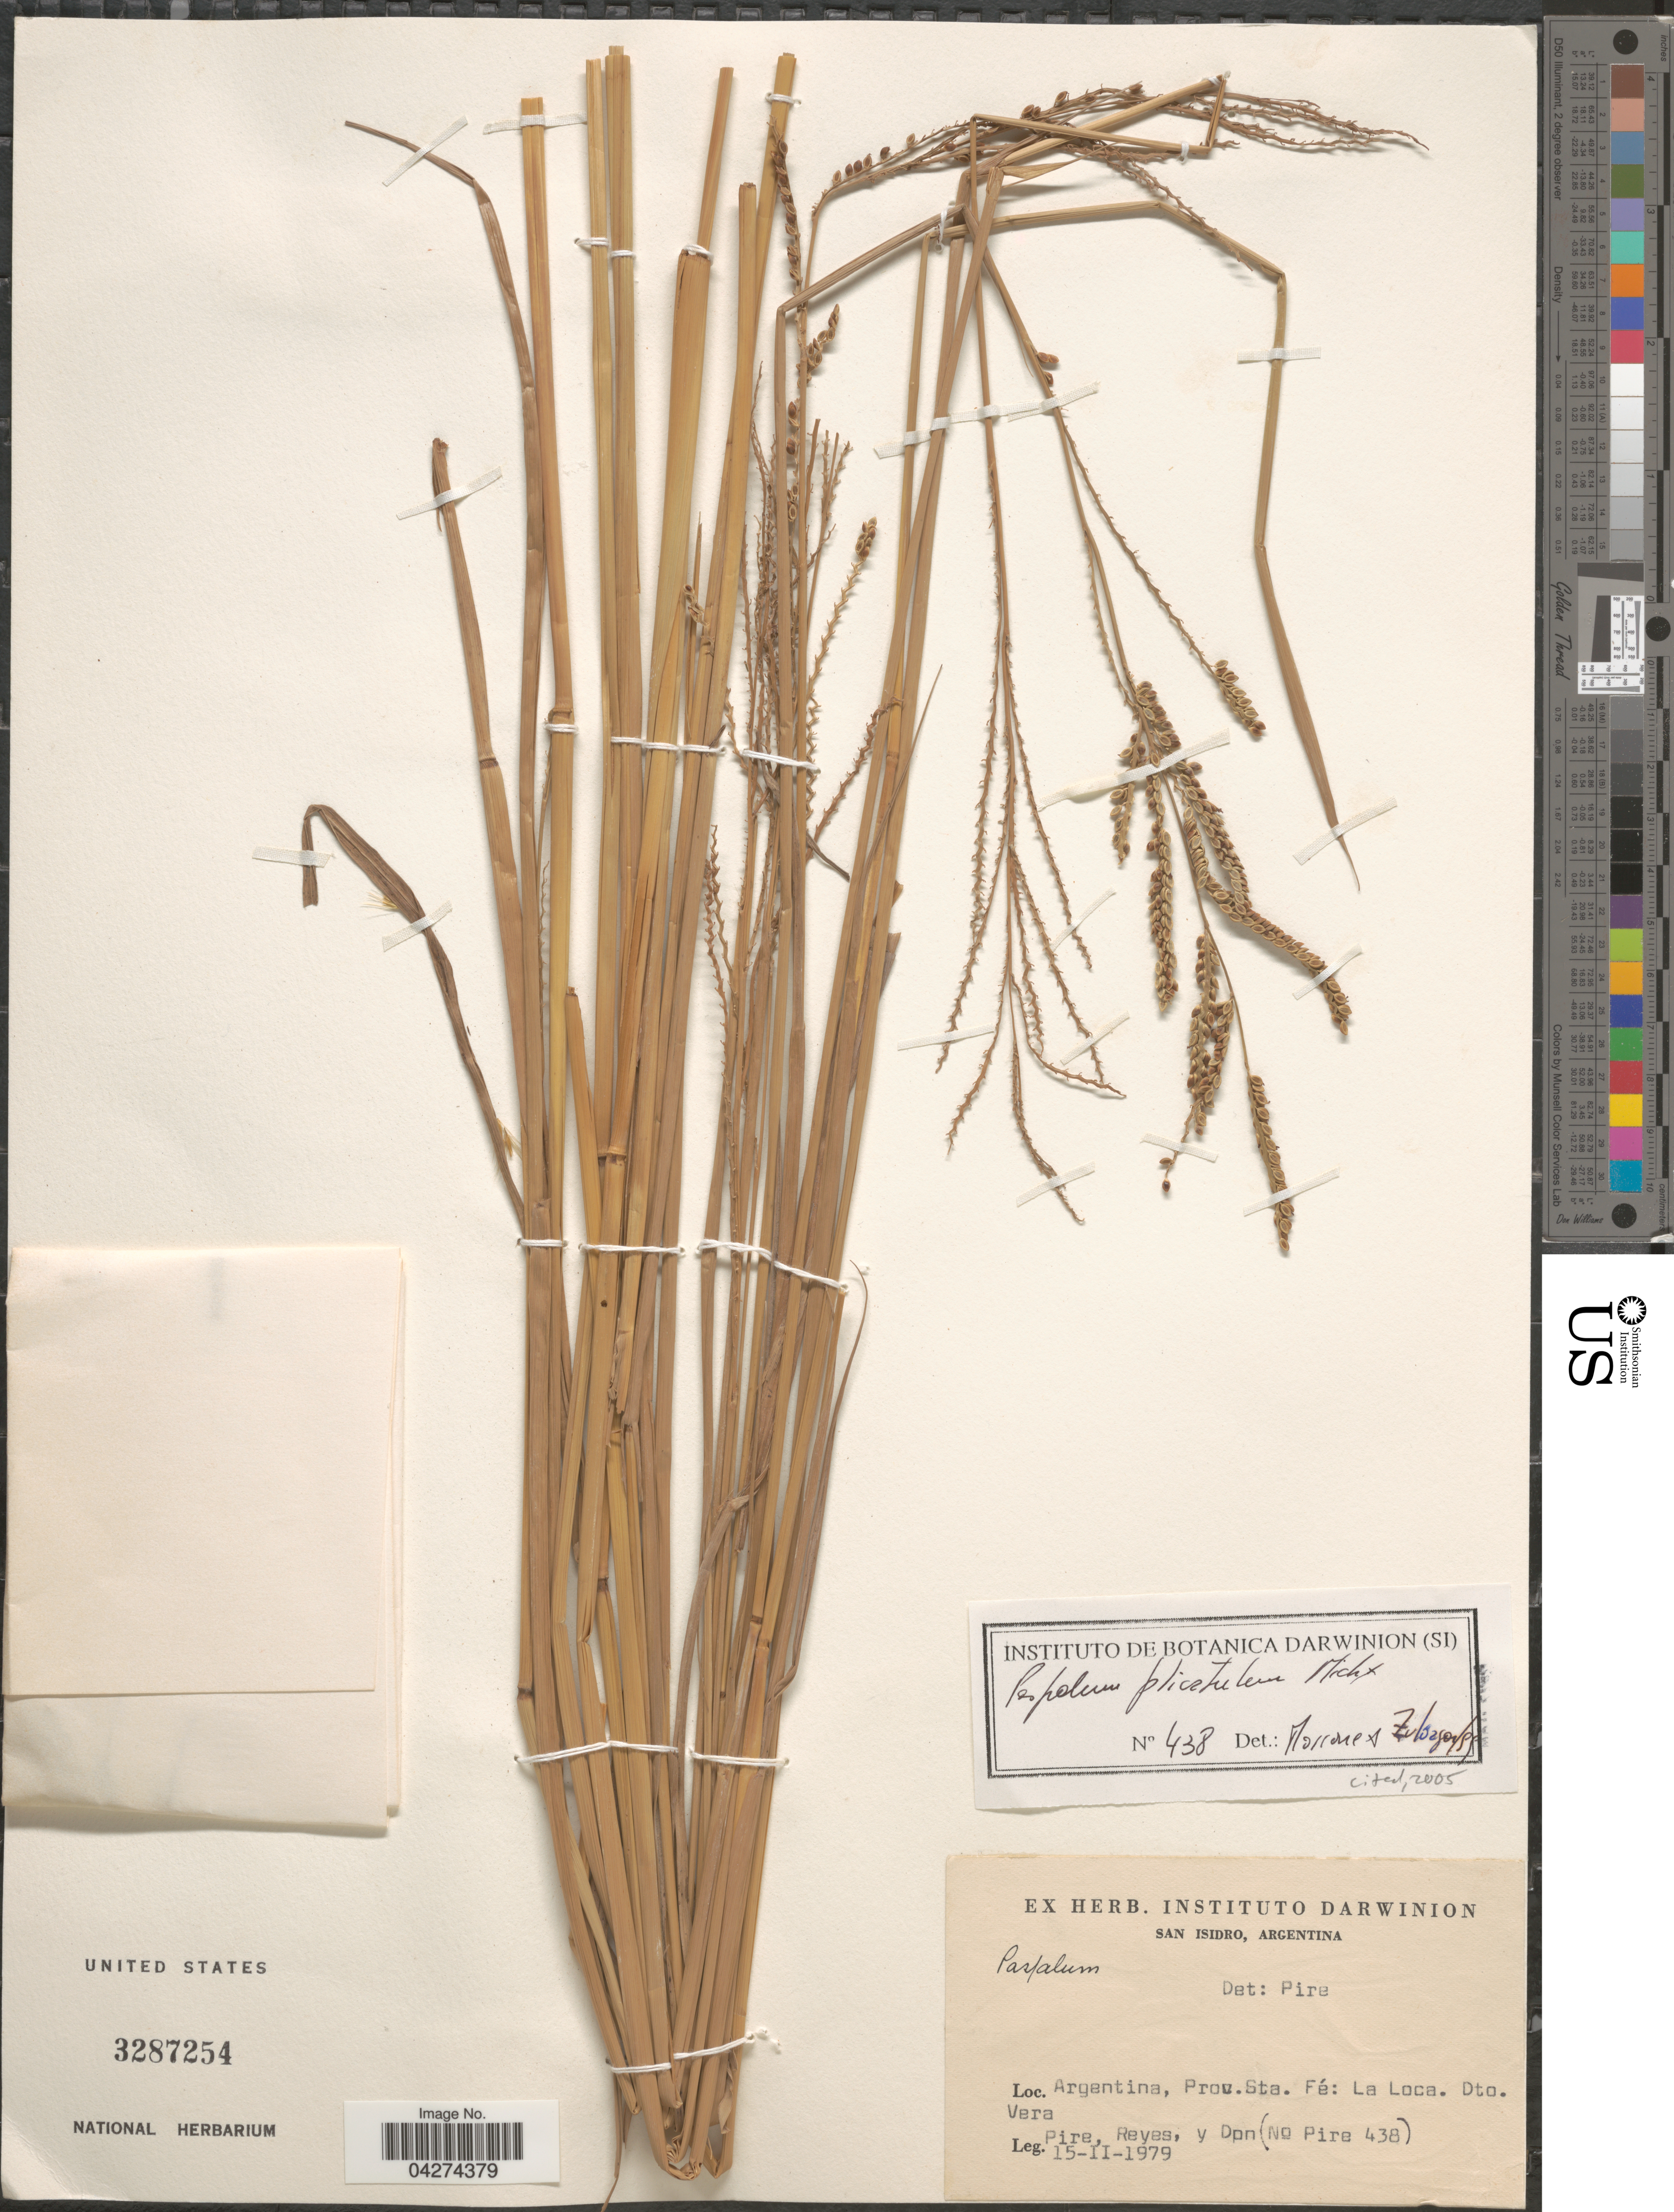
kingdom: Plantae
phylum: Tracheophyta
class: Liliopsida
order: Poales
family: Poaceae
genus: Paspalum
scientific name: Paspalum plicatulum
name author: Michx.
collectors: Piré, Reyes & Don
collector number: Pire438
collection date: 1979-02-15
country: Argentina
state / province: Santa Fe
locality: La Loca. Dto. Vera.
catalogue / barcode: US 3287254